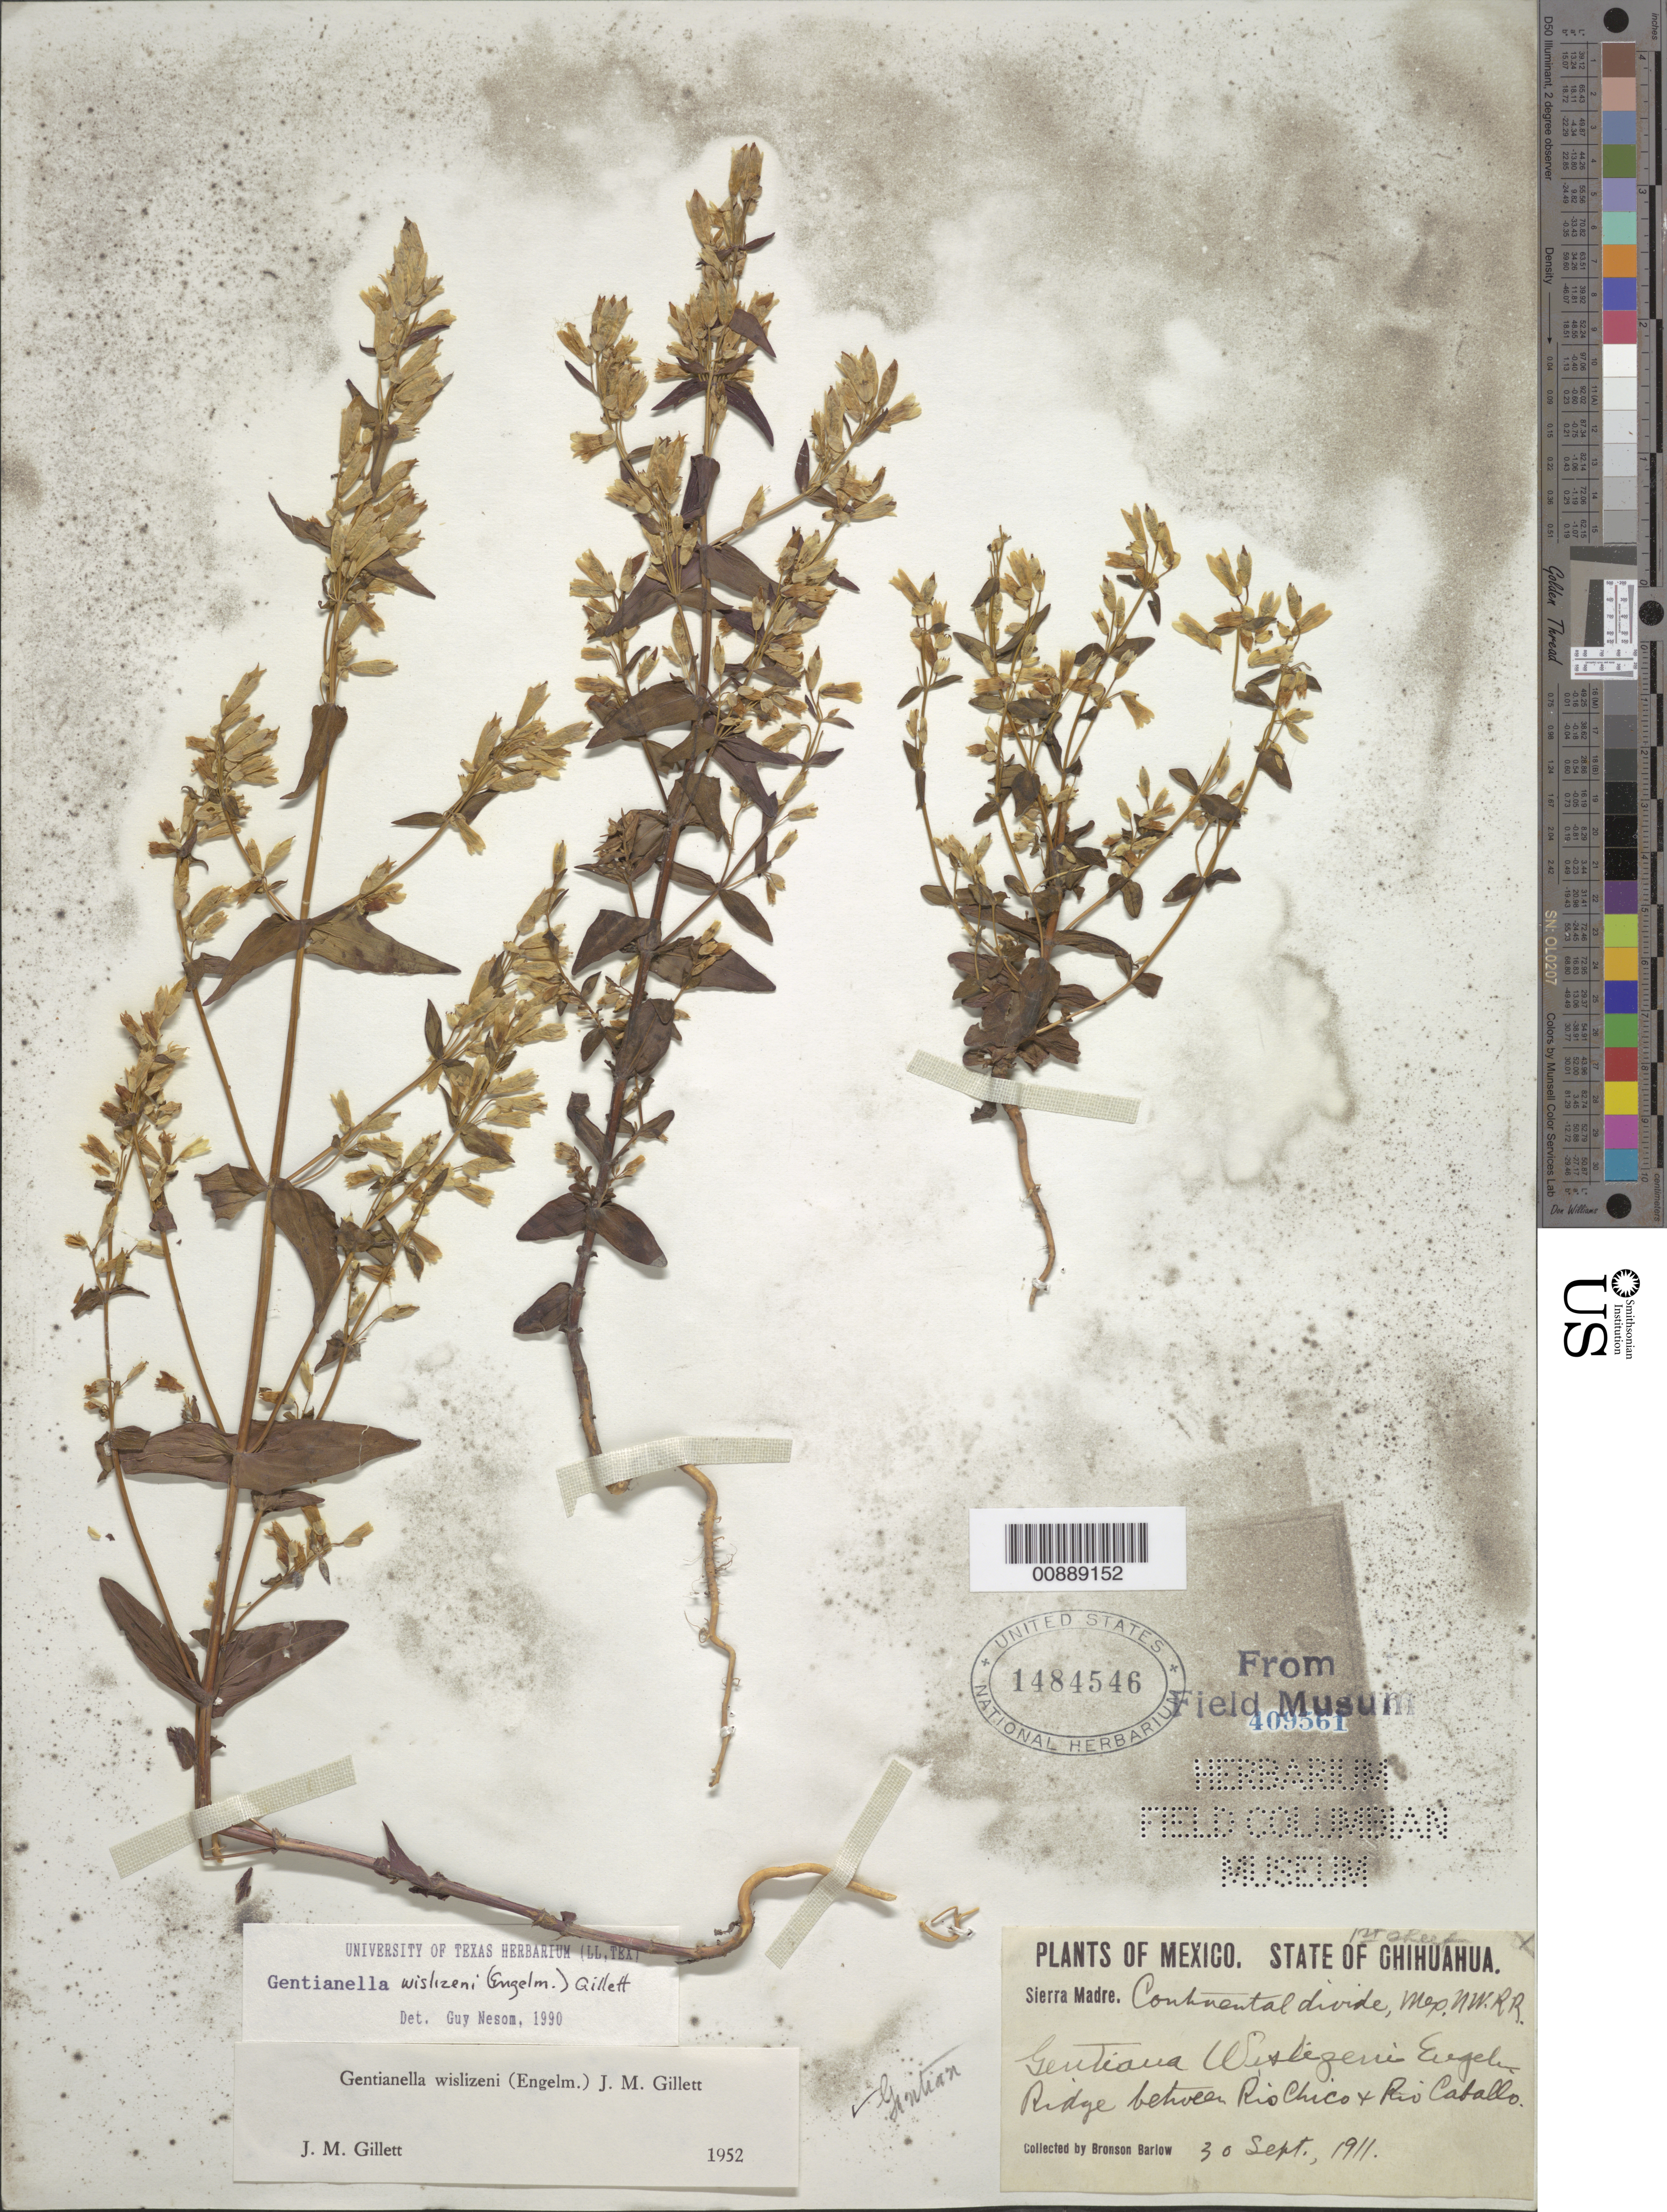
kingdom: Plantae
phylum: Tracheophyta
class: Magnoliopsida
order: Gentianales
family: Gentianaceae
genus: Gentianella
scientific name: Gentianella wislizeni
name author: (Engelm.) J.M. Gillett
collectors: Barlow, B.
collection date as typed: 30 Sep 1911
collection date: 1911-09-30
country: Mexico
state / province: Chihuahua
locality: Ridge between Río Chico and Río Caballo. Sierra Madre, Chihuahua. Continental divide, Mex. N.W.R.R.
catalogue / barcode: US 1484546